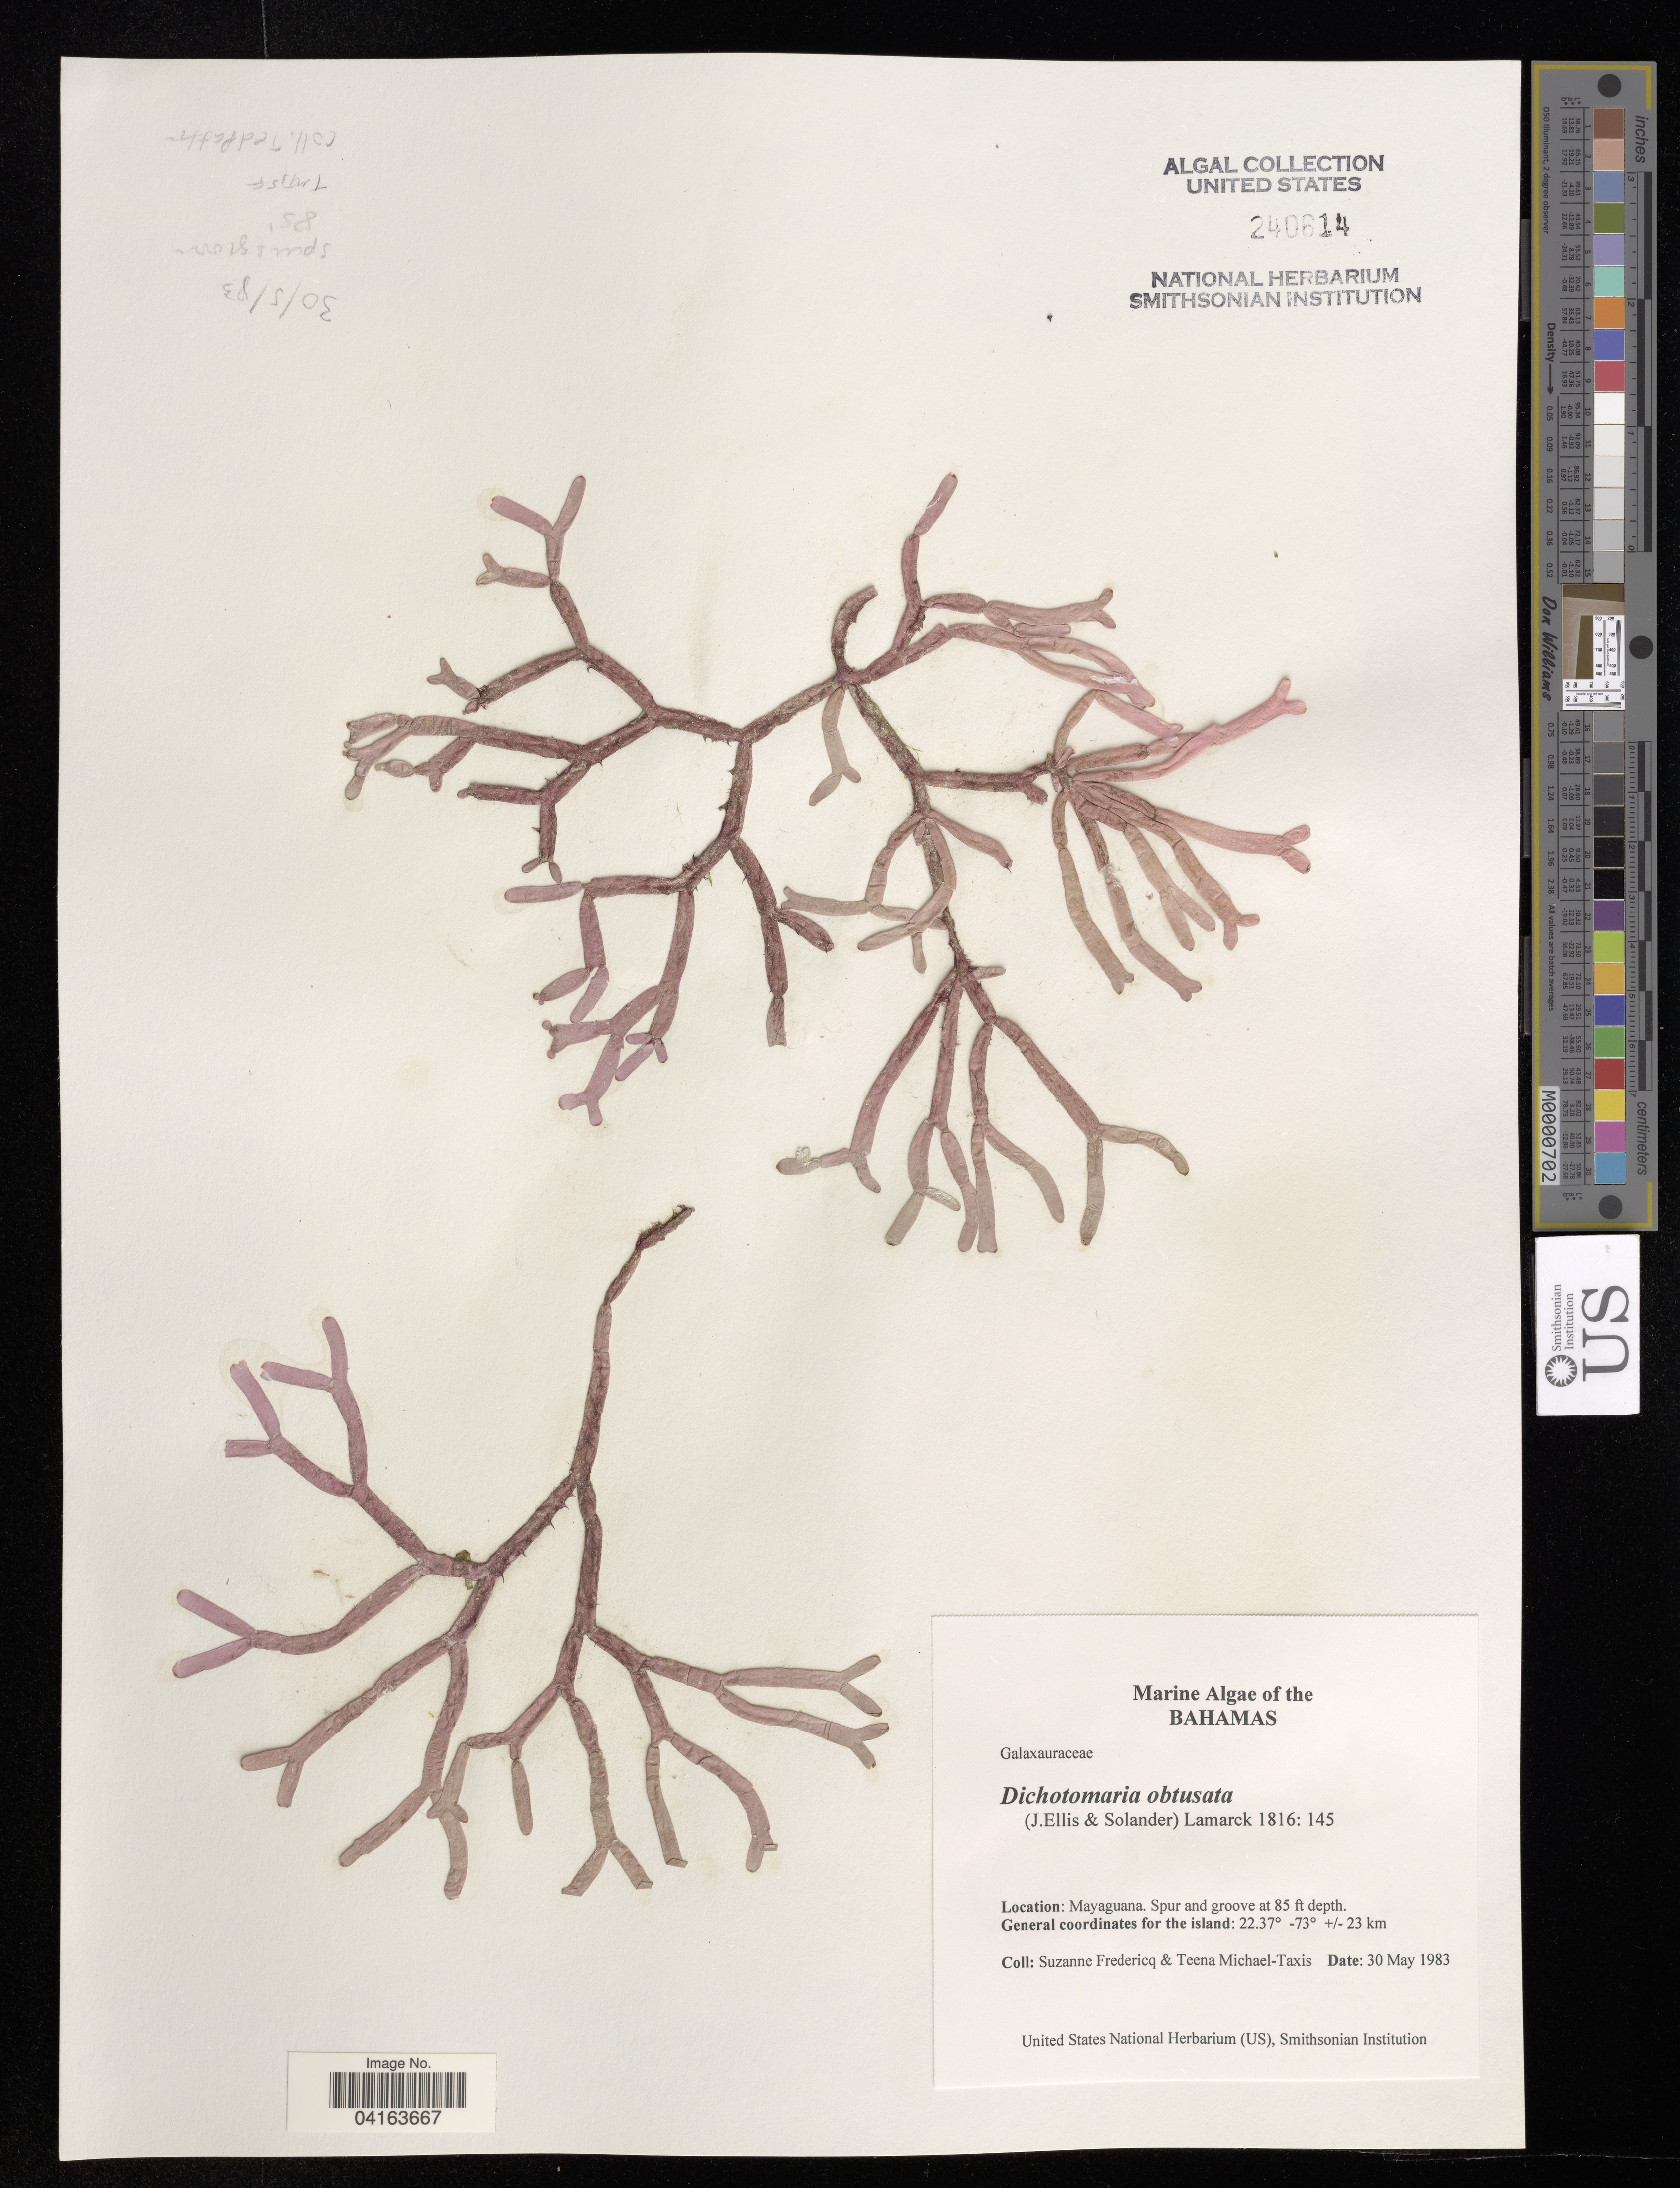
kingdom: Plantae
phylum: Rhodophyta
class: Florideophyceae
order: Nemaliales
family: Galaxauraceae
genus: Dichotomaria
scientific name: Dichotomaria obtusata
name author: (Ellis & Sol.) Lam.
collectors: S. Fredericq & T. Michael-Taxis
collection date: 1983-05-30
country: Bahamas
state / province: Mayaguana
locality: Spur and groove at 85 ft depth.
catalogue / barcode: US 240614